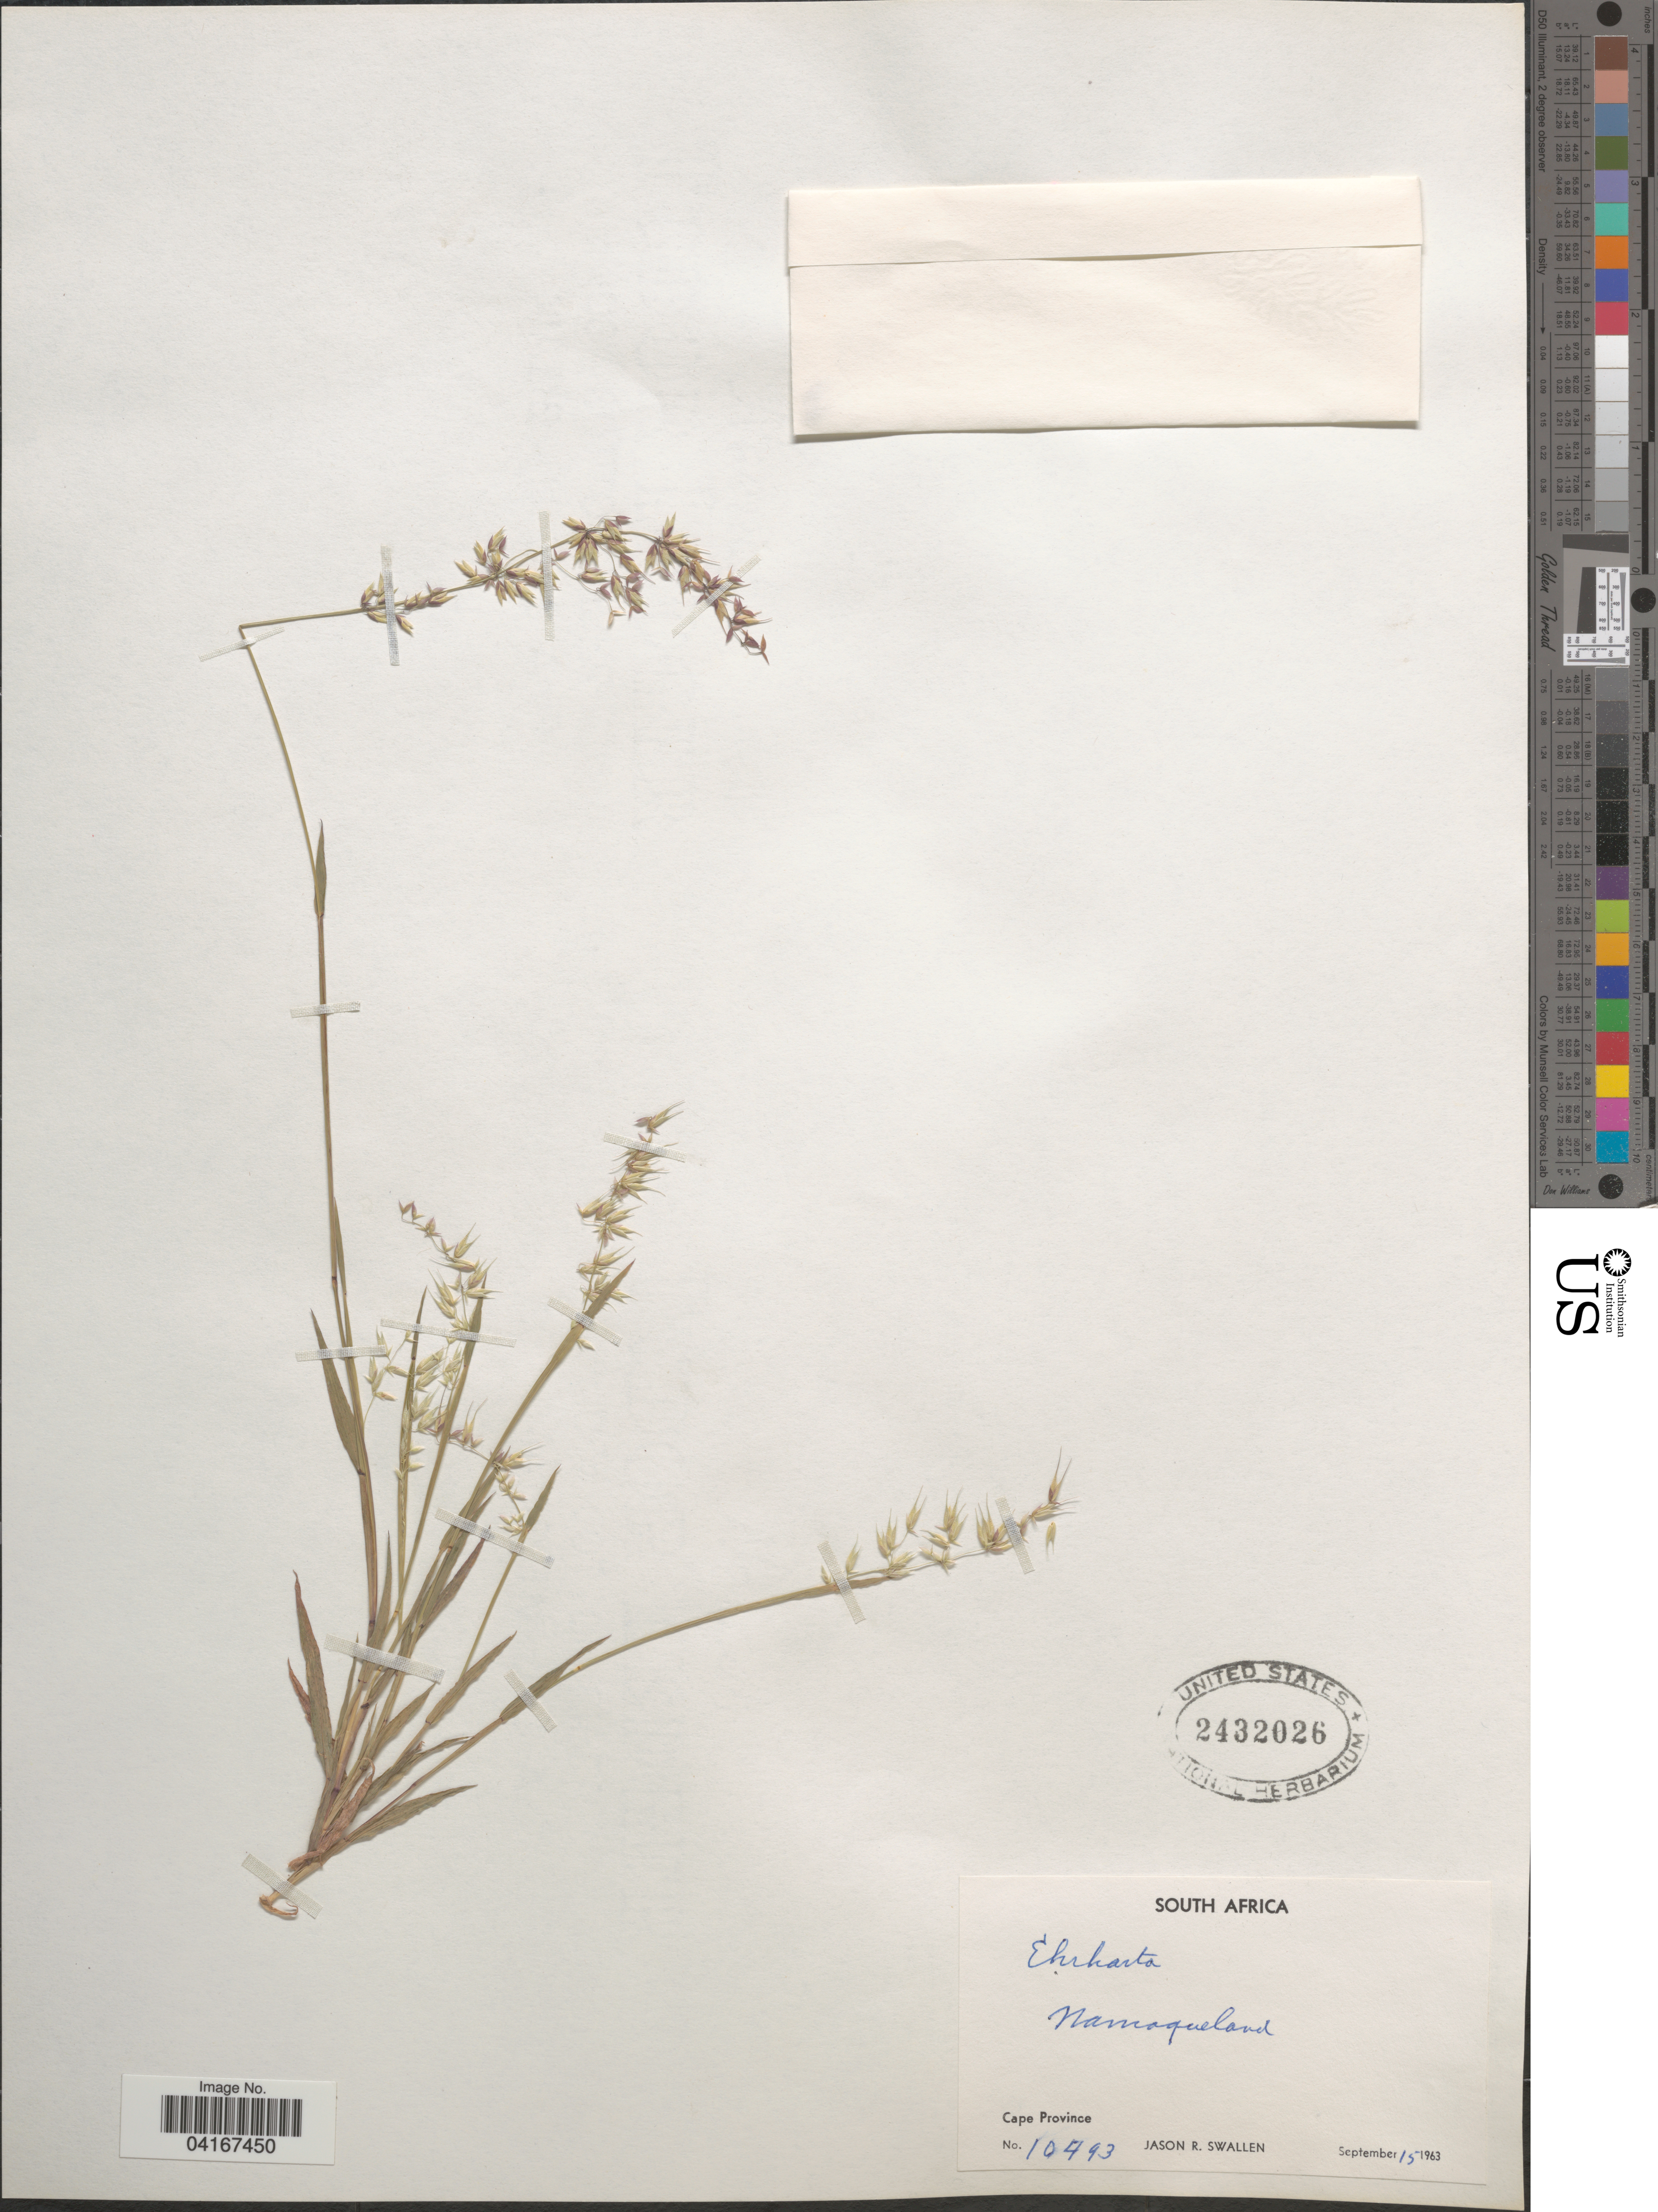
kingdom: Plantae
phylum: Tracheophyta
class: Liliopsida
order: Poales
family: Poaceae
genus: Ehrharta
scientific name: Ehrharta sp.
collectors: J. R. Swallen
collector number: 10493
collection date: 1963-09-15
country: South Africa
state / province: Northern Cape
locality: Namaqueland.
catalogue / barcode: US 2432066